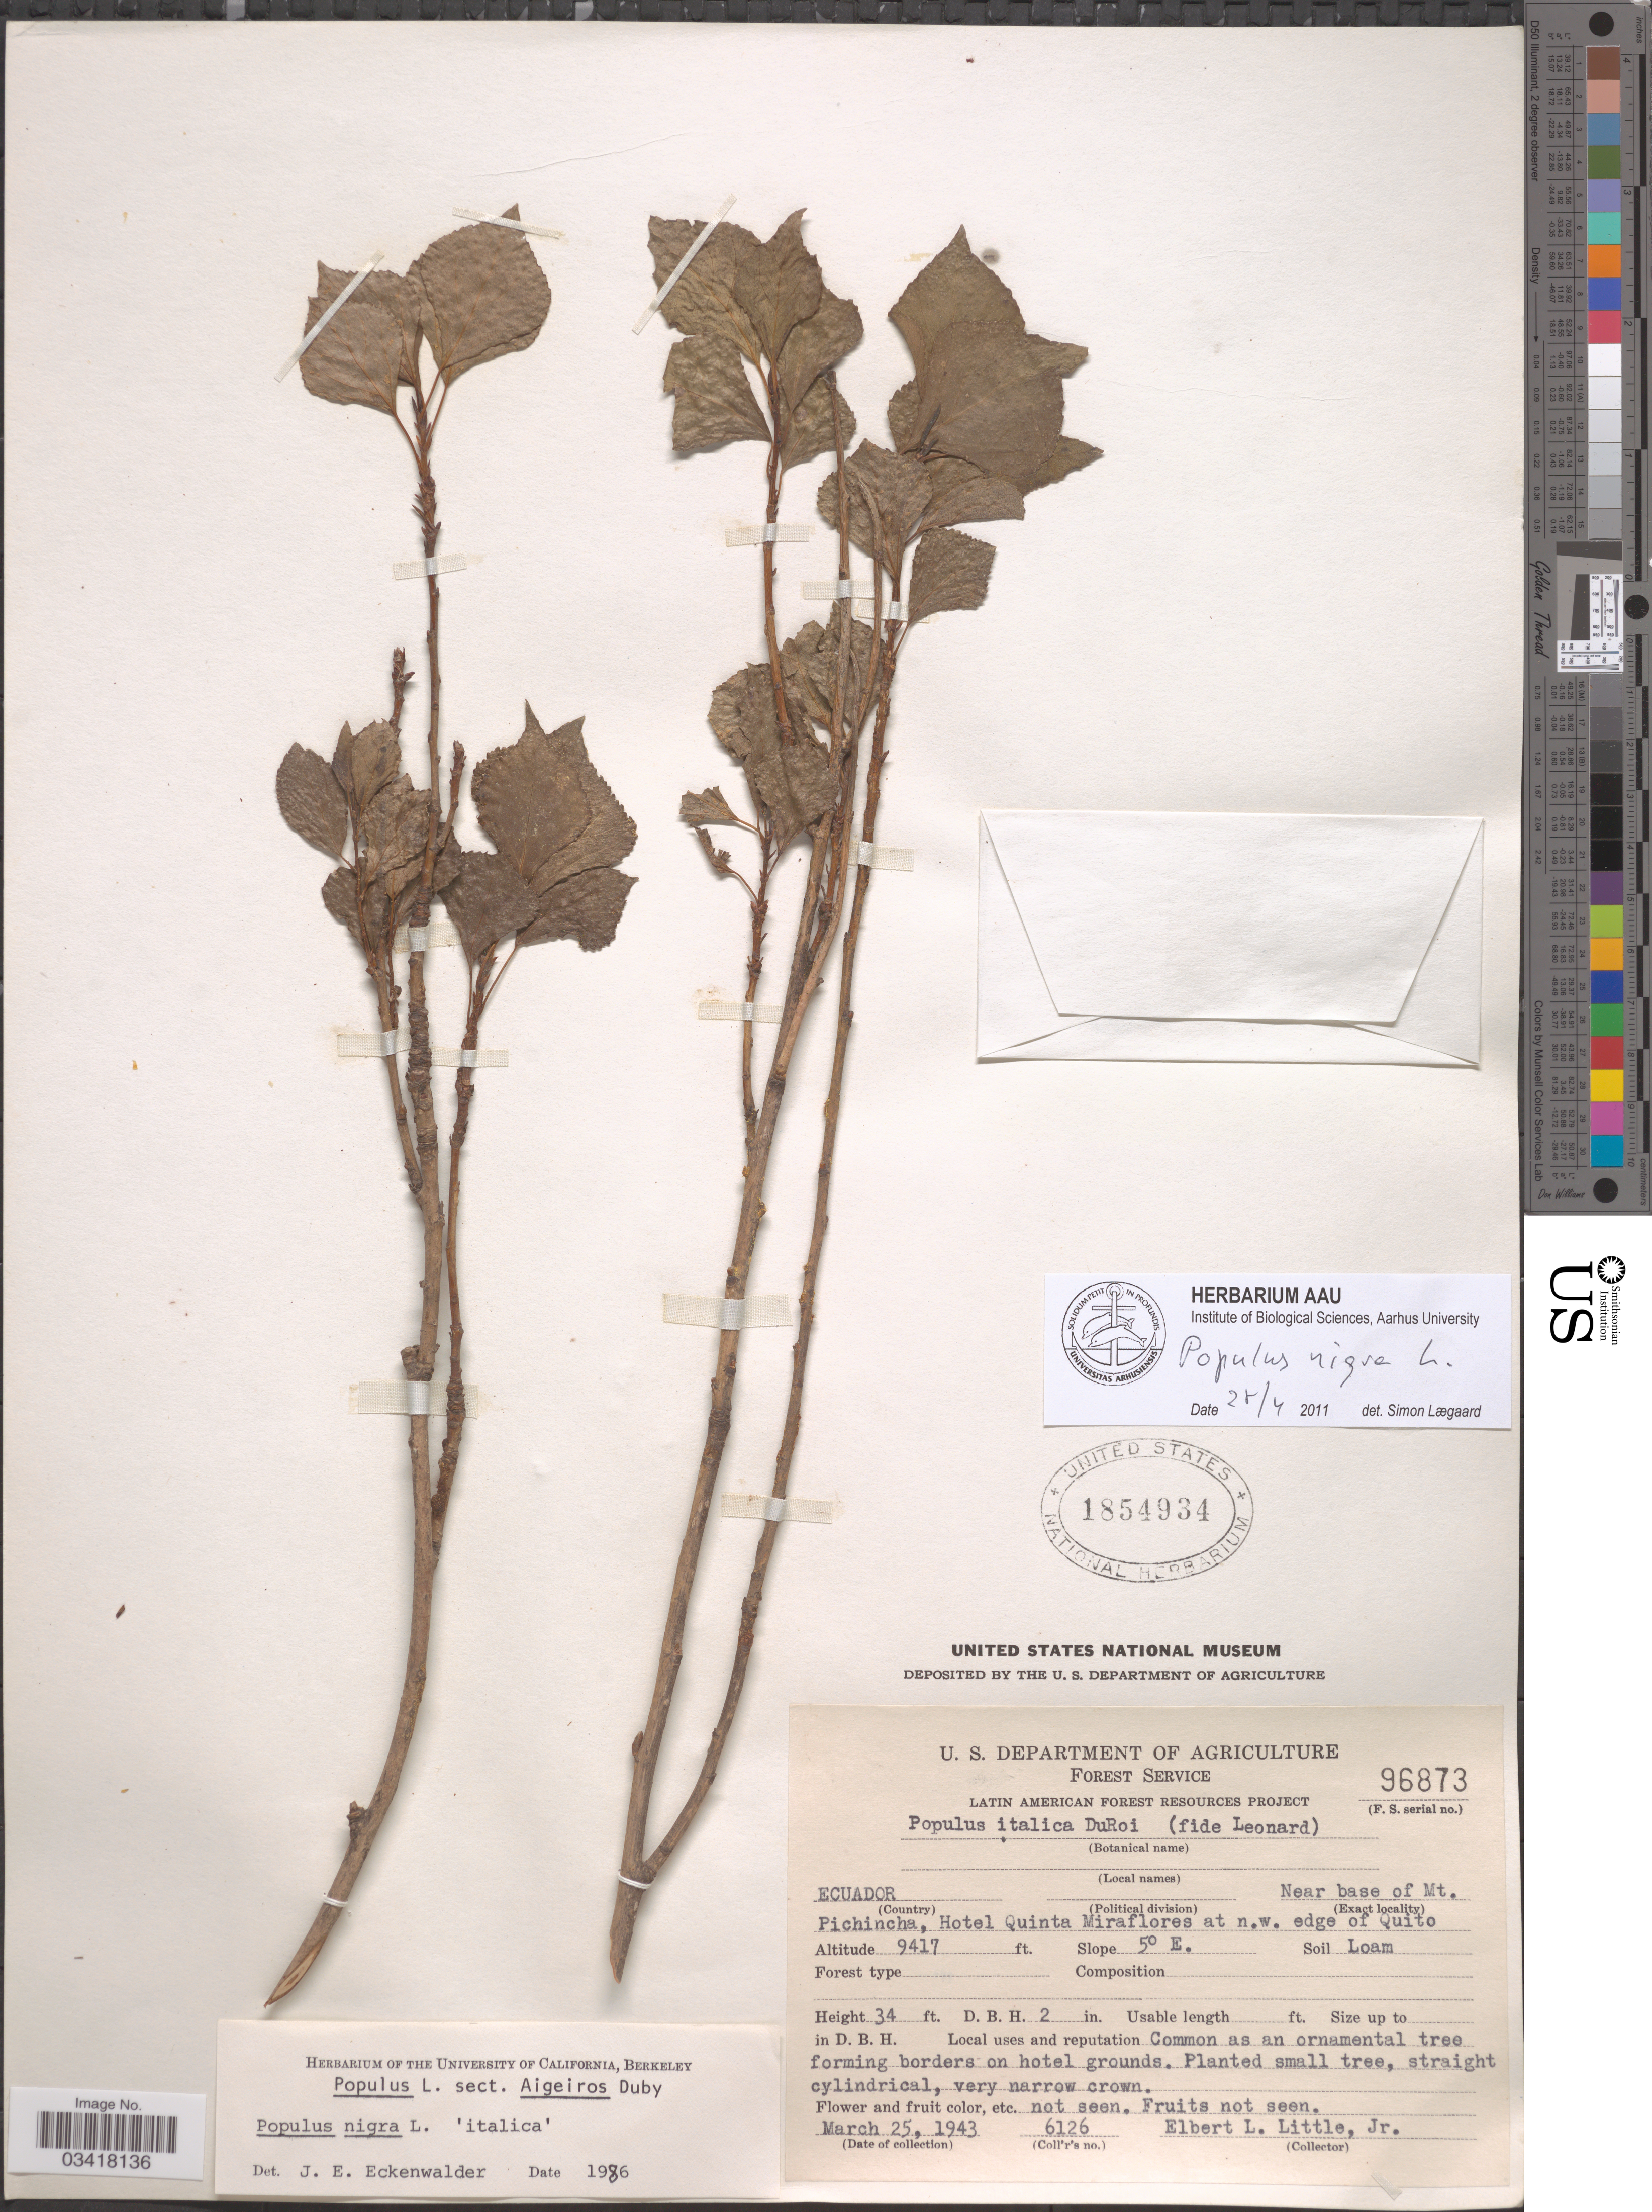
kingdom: Plantae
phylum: Tracheophyta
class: Magnoliopsida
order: Malpighiales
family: Salicaceae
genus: Populus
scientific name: Populus nigra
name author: L.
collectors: E. L. Little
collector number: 6126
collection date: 1943-03-25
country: Ecuador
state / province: Pichincha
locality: Near base of Mt. Pichincha, Hotel Quinta Miraflores at n.w. edge of Quito.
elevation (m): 2870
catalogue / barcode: US 1854934